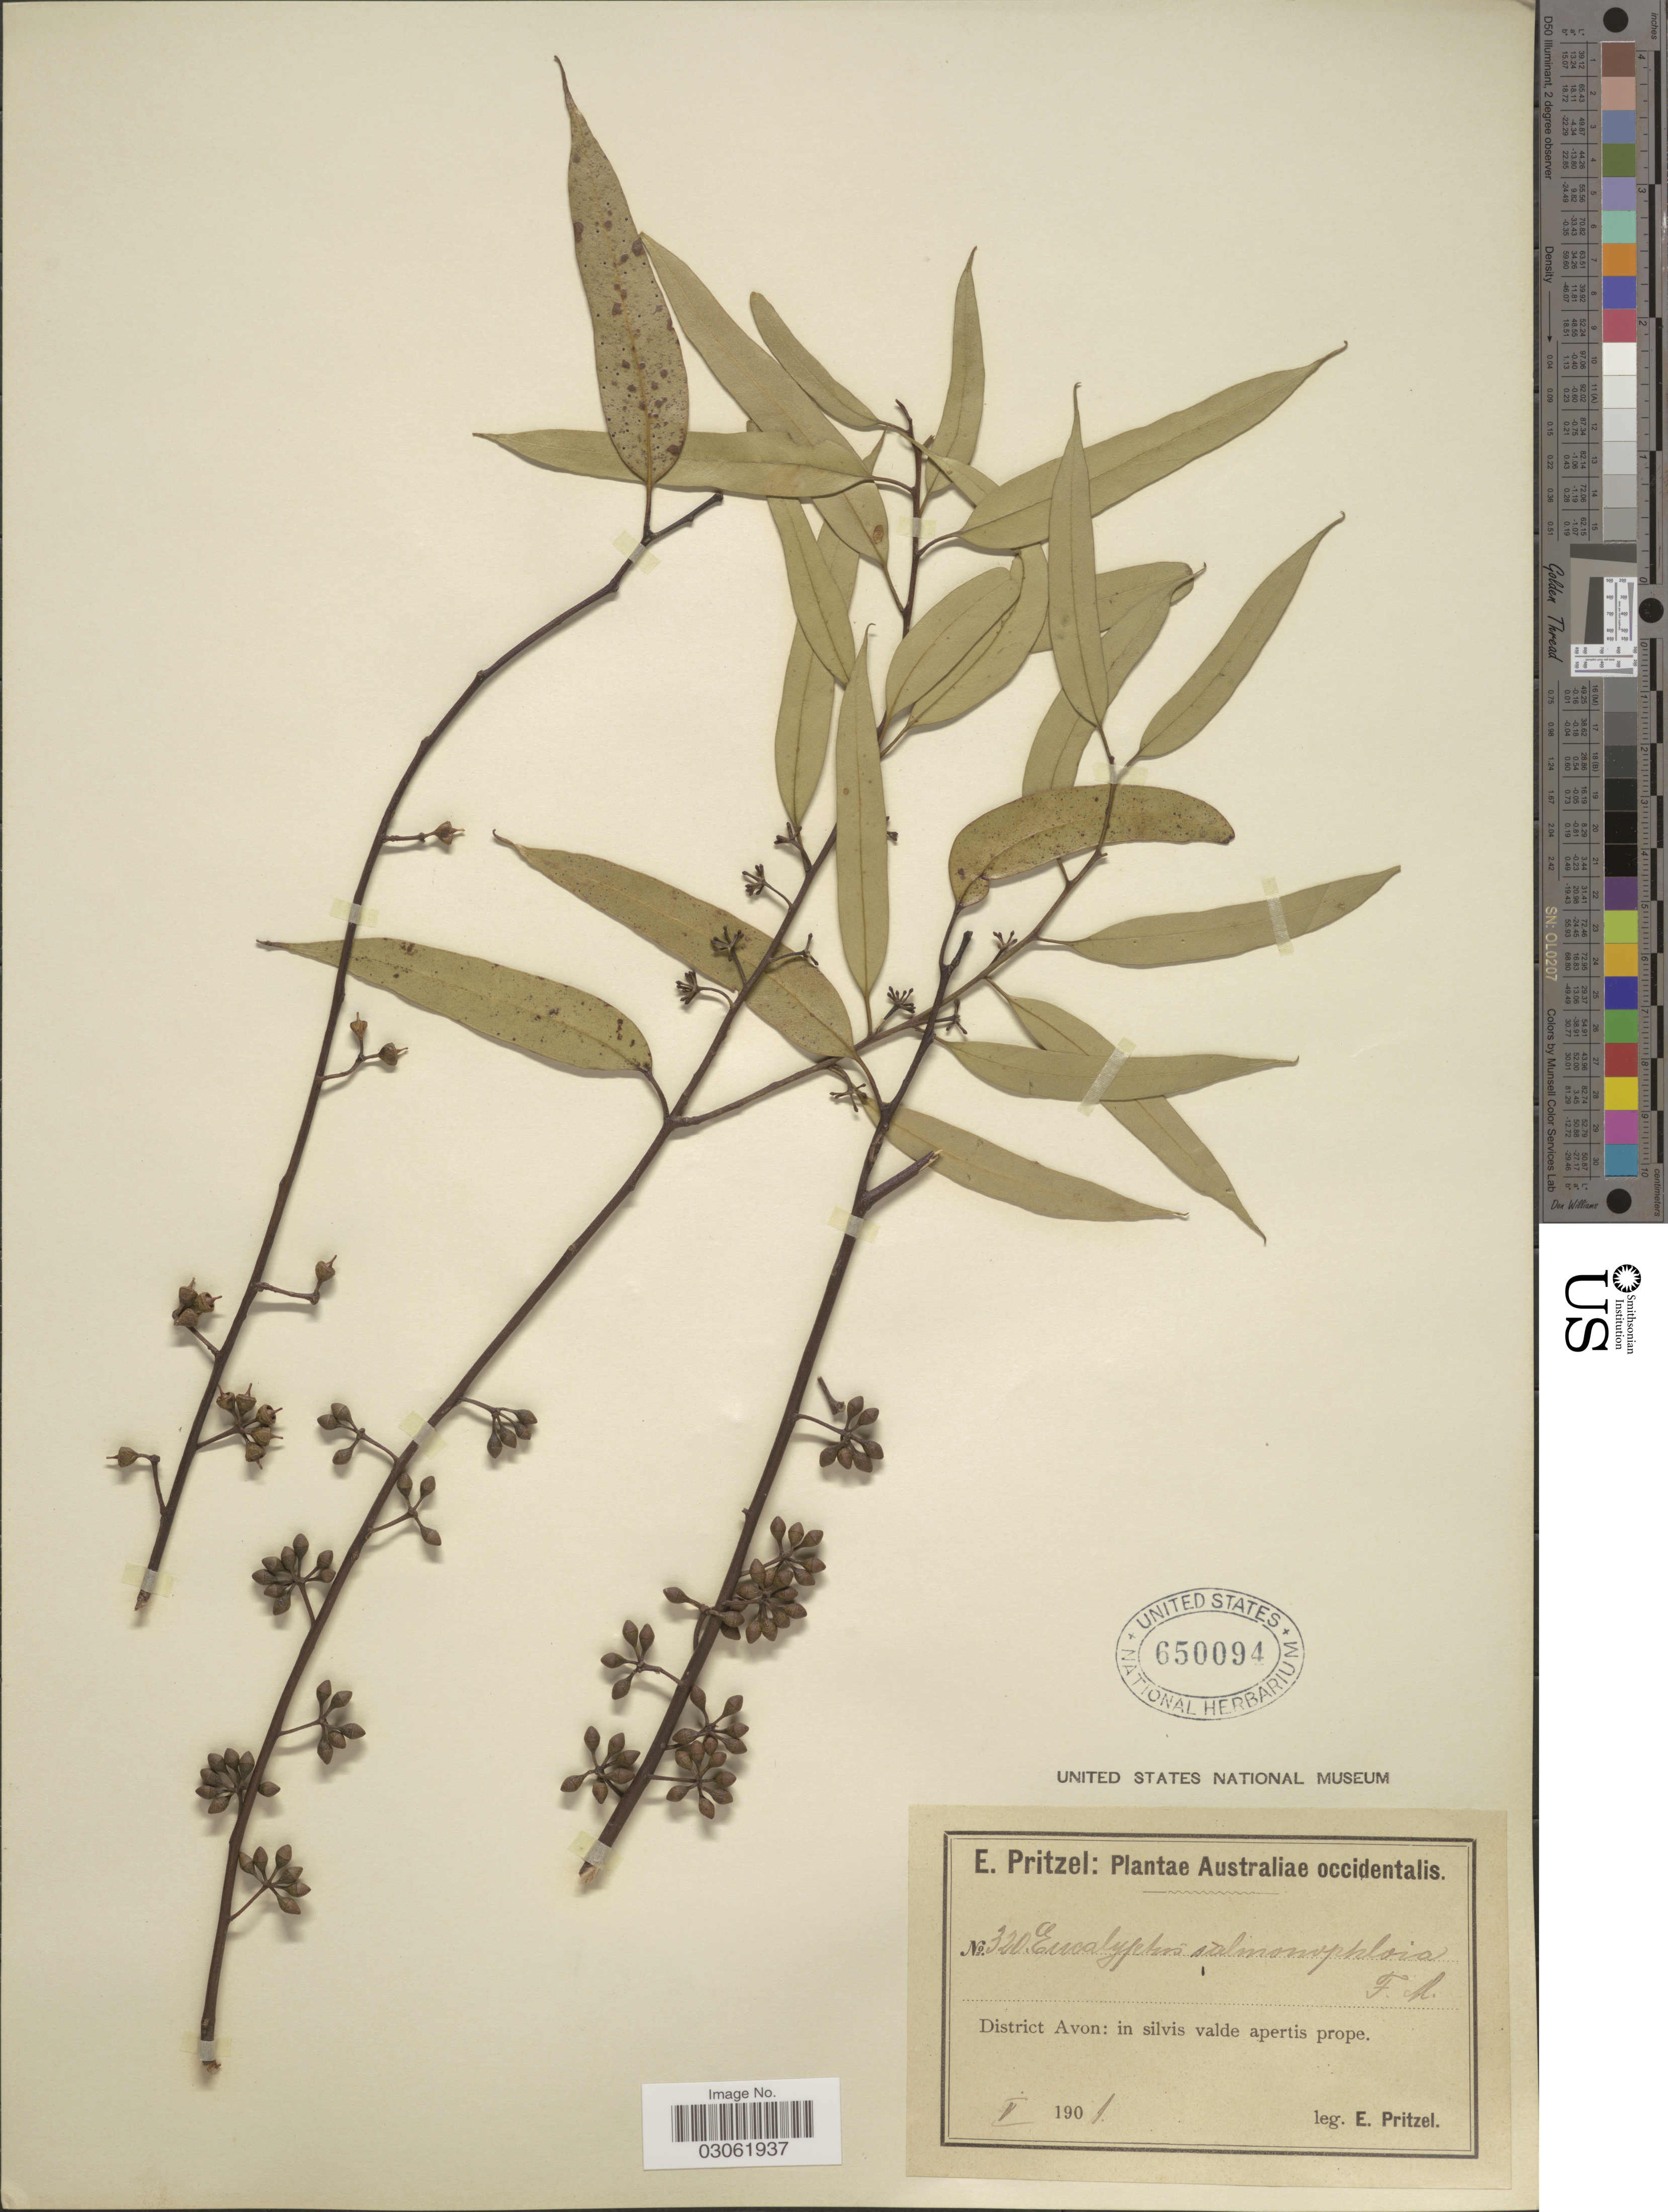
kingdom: Plantae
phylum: Tracheophyta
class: Magnoliopsida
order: Myrtales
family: Myrtaceae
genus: Eucalyptus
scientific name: Eucalyptus salmonophloia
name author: F. Muell.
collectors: E. G. Pritzel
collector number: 320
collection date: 1901-05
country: Australia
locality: Australiae occidentalis. District Avon: in silvis valde apertis prope.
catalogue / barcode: US 650094